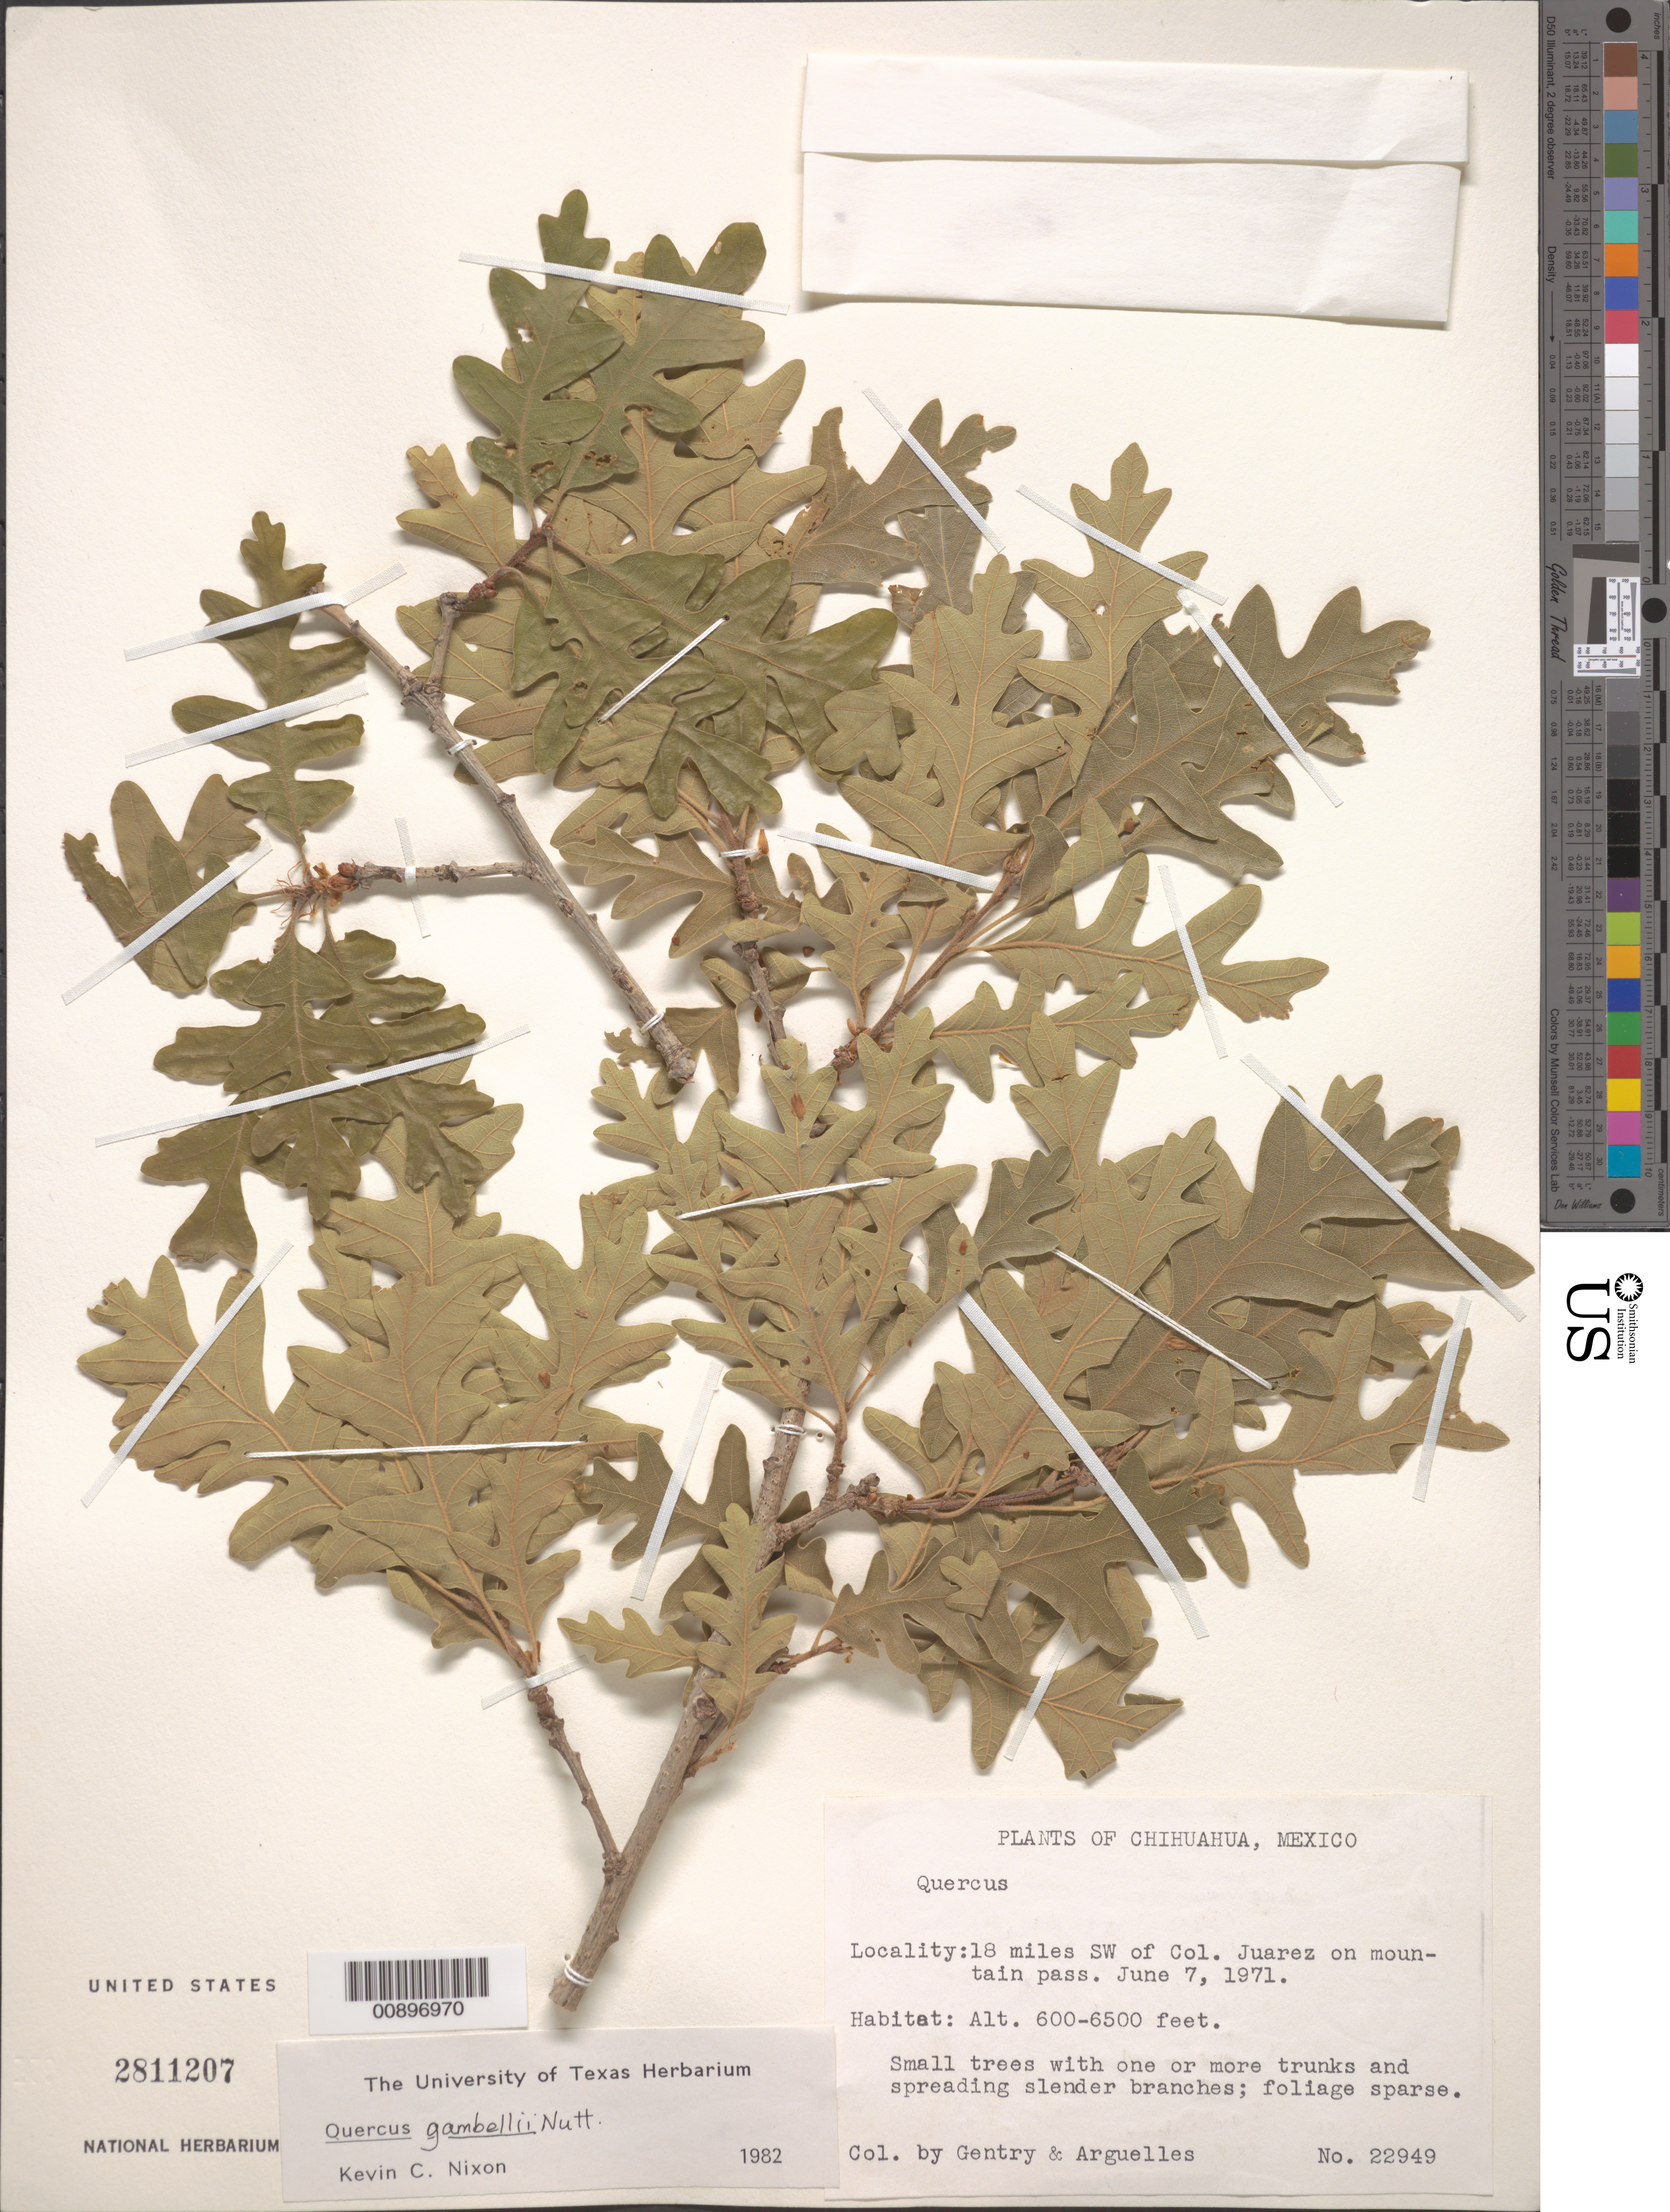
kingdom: Plantae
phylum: Tracheophyta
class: Magnoliopsida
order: Fagales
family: Fagaceae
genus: Quercus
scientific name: Quercus gambelii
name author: Nutt.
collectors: Gentry, -- & Arguelles, --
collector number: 22949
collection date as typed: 07 Jun 1971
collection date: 1971-06-07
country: Mexico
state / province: Chihuahua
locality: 18 miles SW of Col. Juárez on mountain pass.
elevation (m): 183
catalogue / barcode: US 2811207